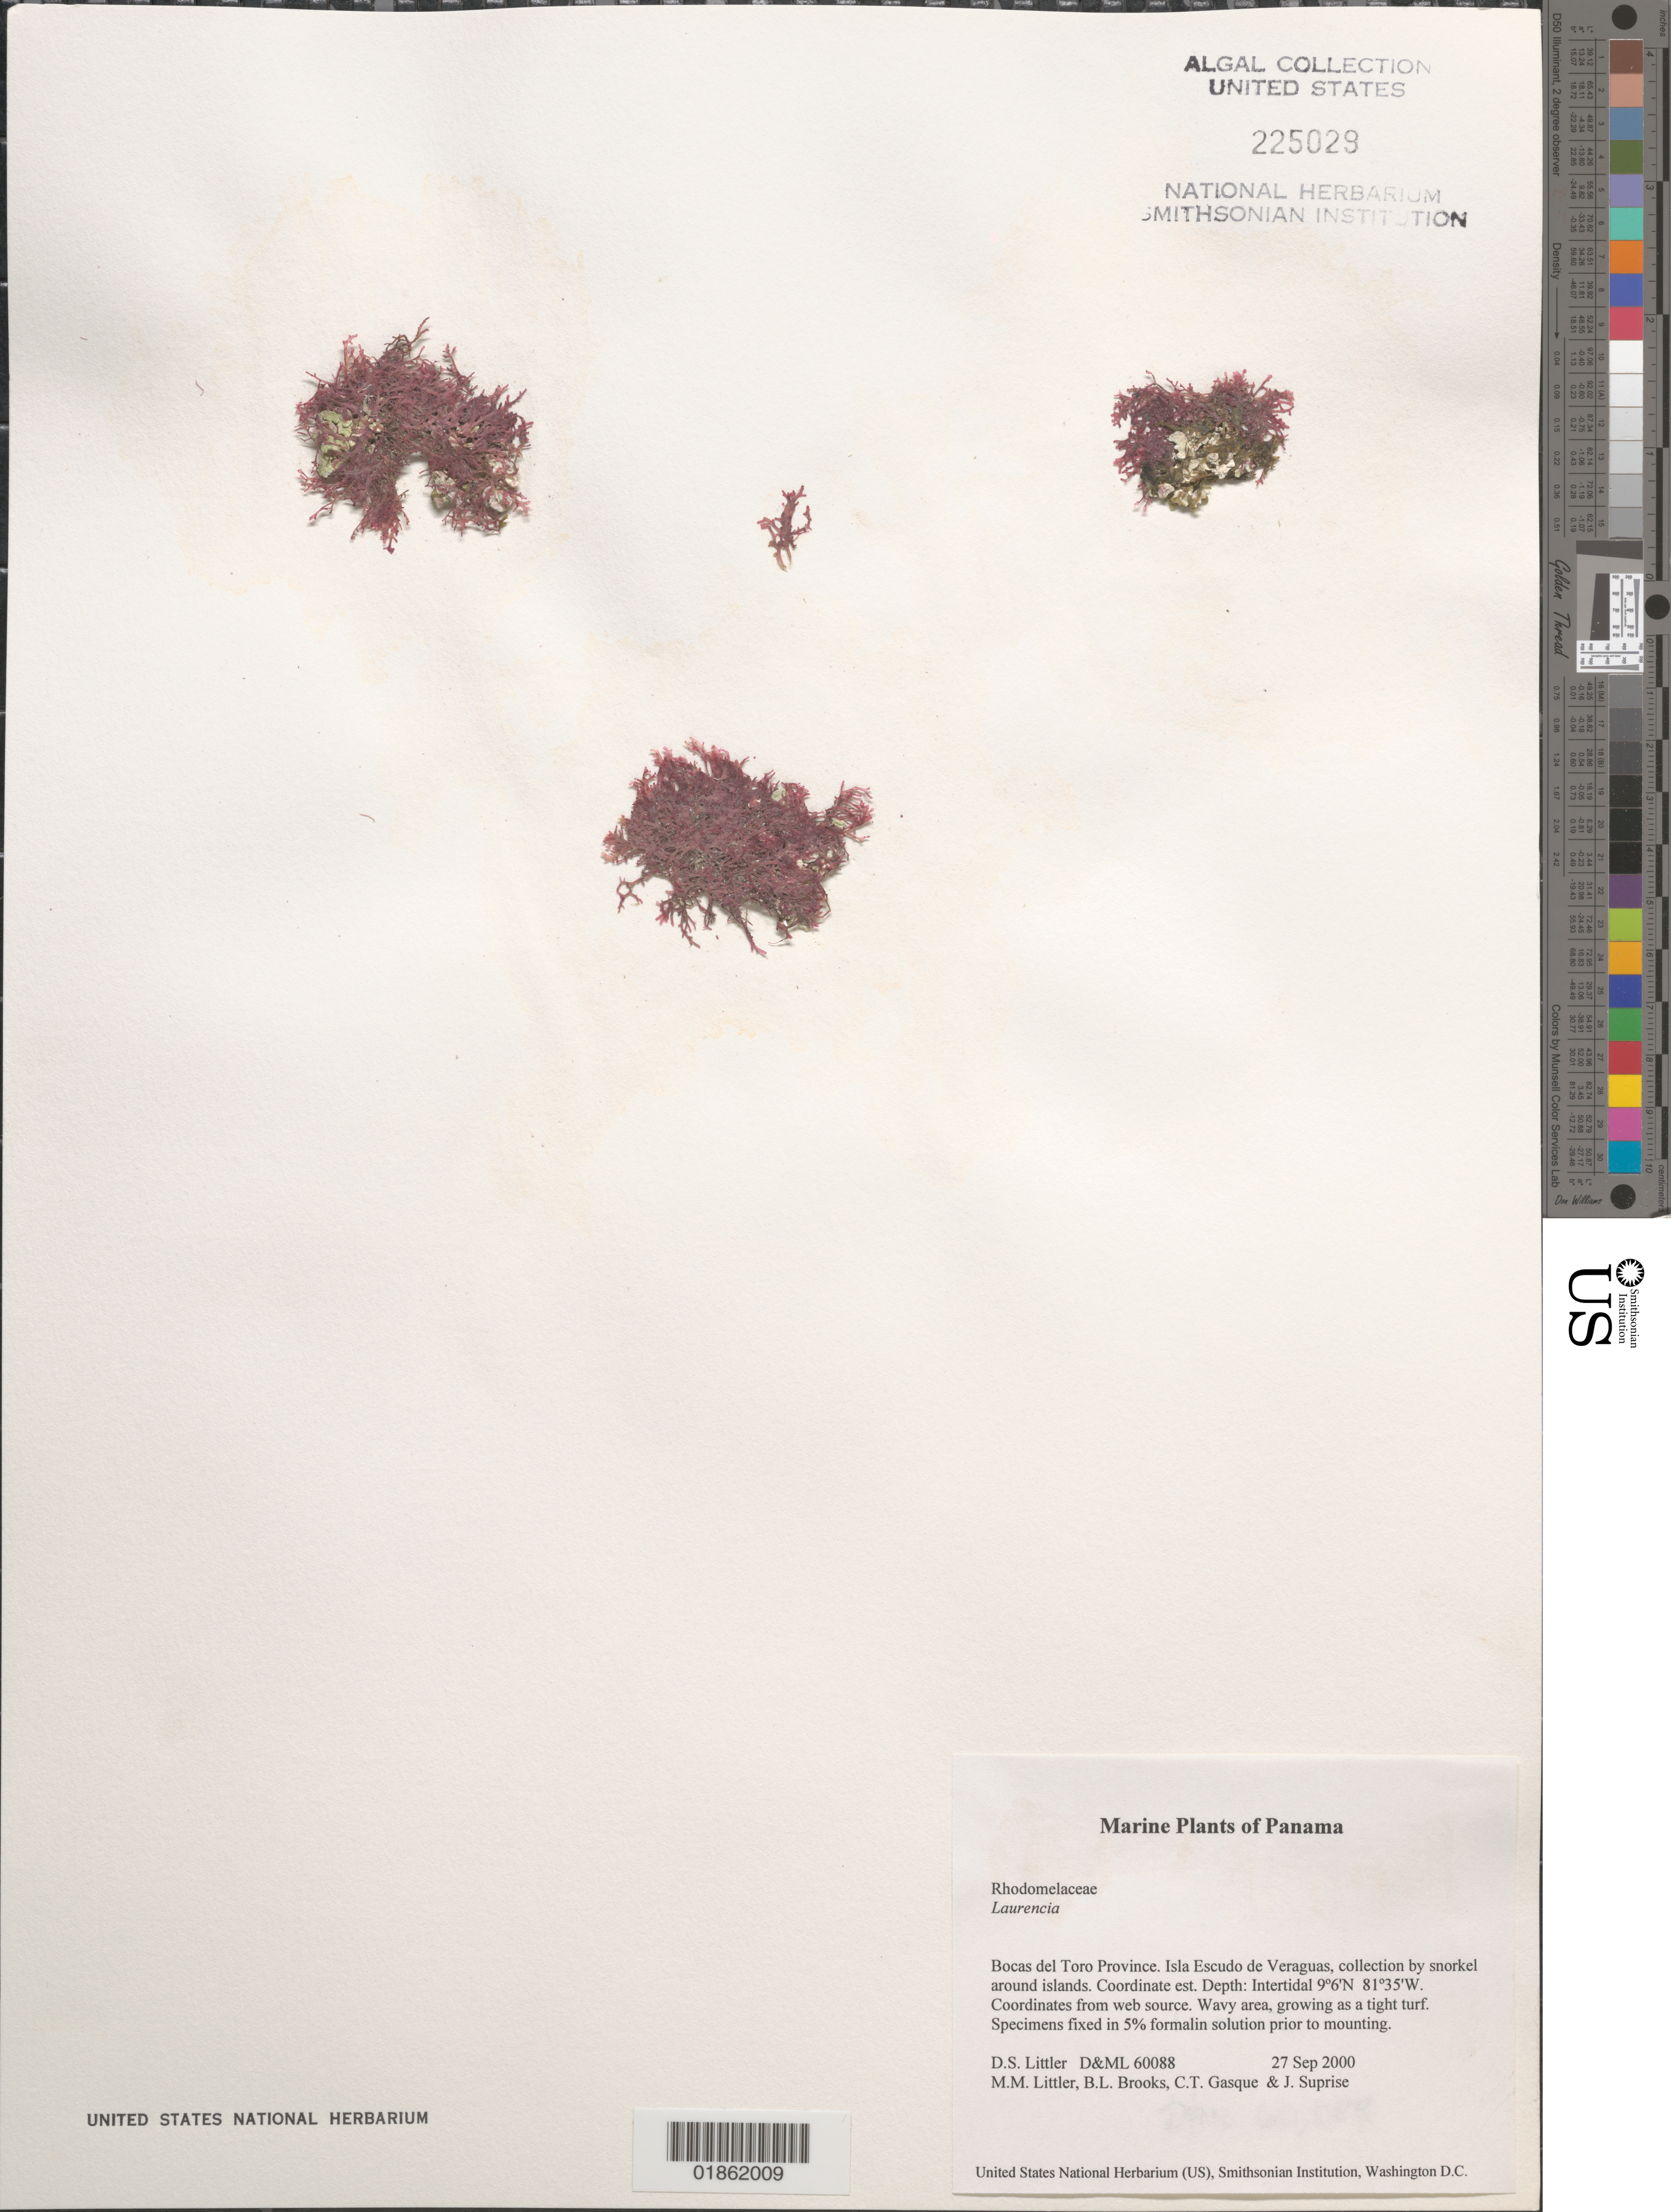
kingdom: Plantae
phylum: Rhodophyta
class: Florideophyceae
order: Ceramiales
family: Rhodomelaceae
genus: Laurencia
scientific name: Laurencia sp.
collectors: D. S. Littler, M. M. Littler & C. Gasque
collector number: D&ML 60088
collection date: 2000-09-27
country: Panama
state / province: Ngöbe-Buglé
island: Escudo de Veraguas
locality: Isla Escudo de Veraguas. E side.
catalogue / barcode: US 225029